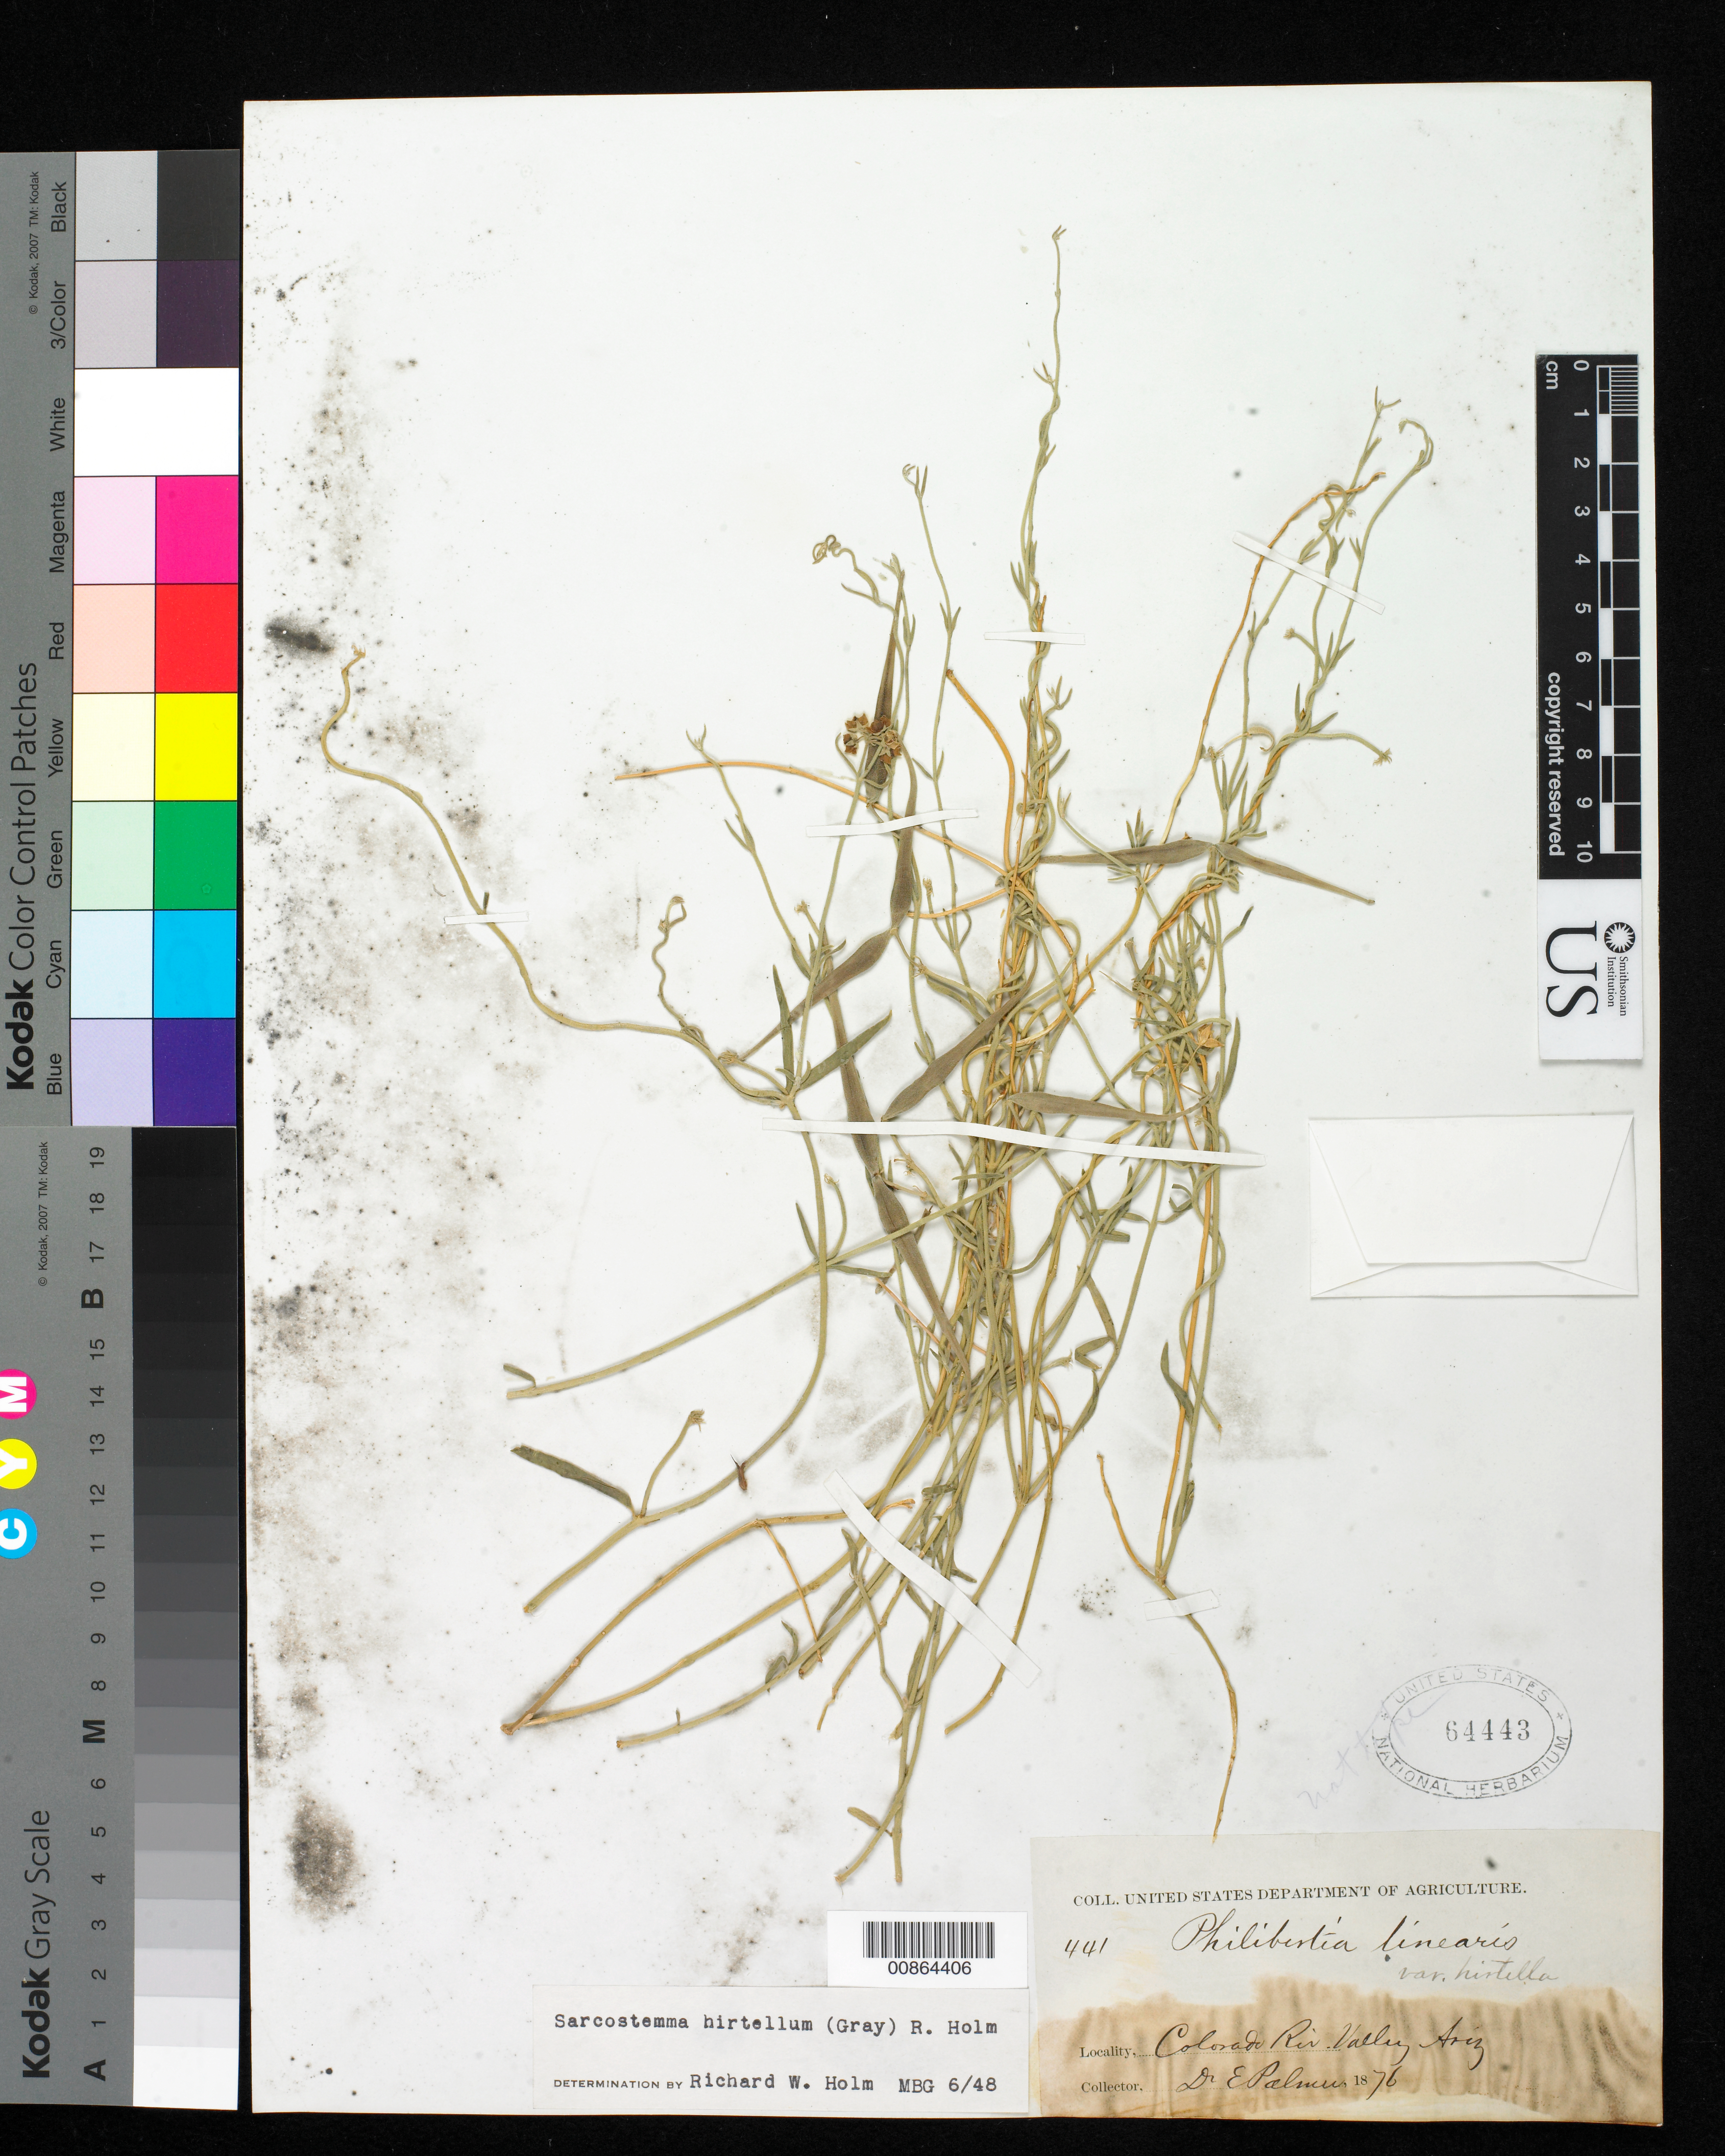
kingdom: Plantae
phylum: Tracheophyta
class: Magnoliopsida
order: Gentianales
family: Apocynaceae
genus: Sarcostemma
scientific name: Sarcostemma hirtellum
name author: (A. Gray) R.W. Holm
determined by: Holm, R. W., (MO), Missouri Botanical Garden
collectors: E. Palmer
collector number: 441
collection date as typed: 1876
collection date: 1876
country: United States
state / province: Arizona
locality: Colorado River Valley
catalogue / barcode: US 64443